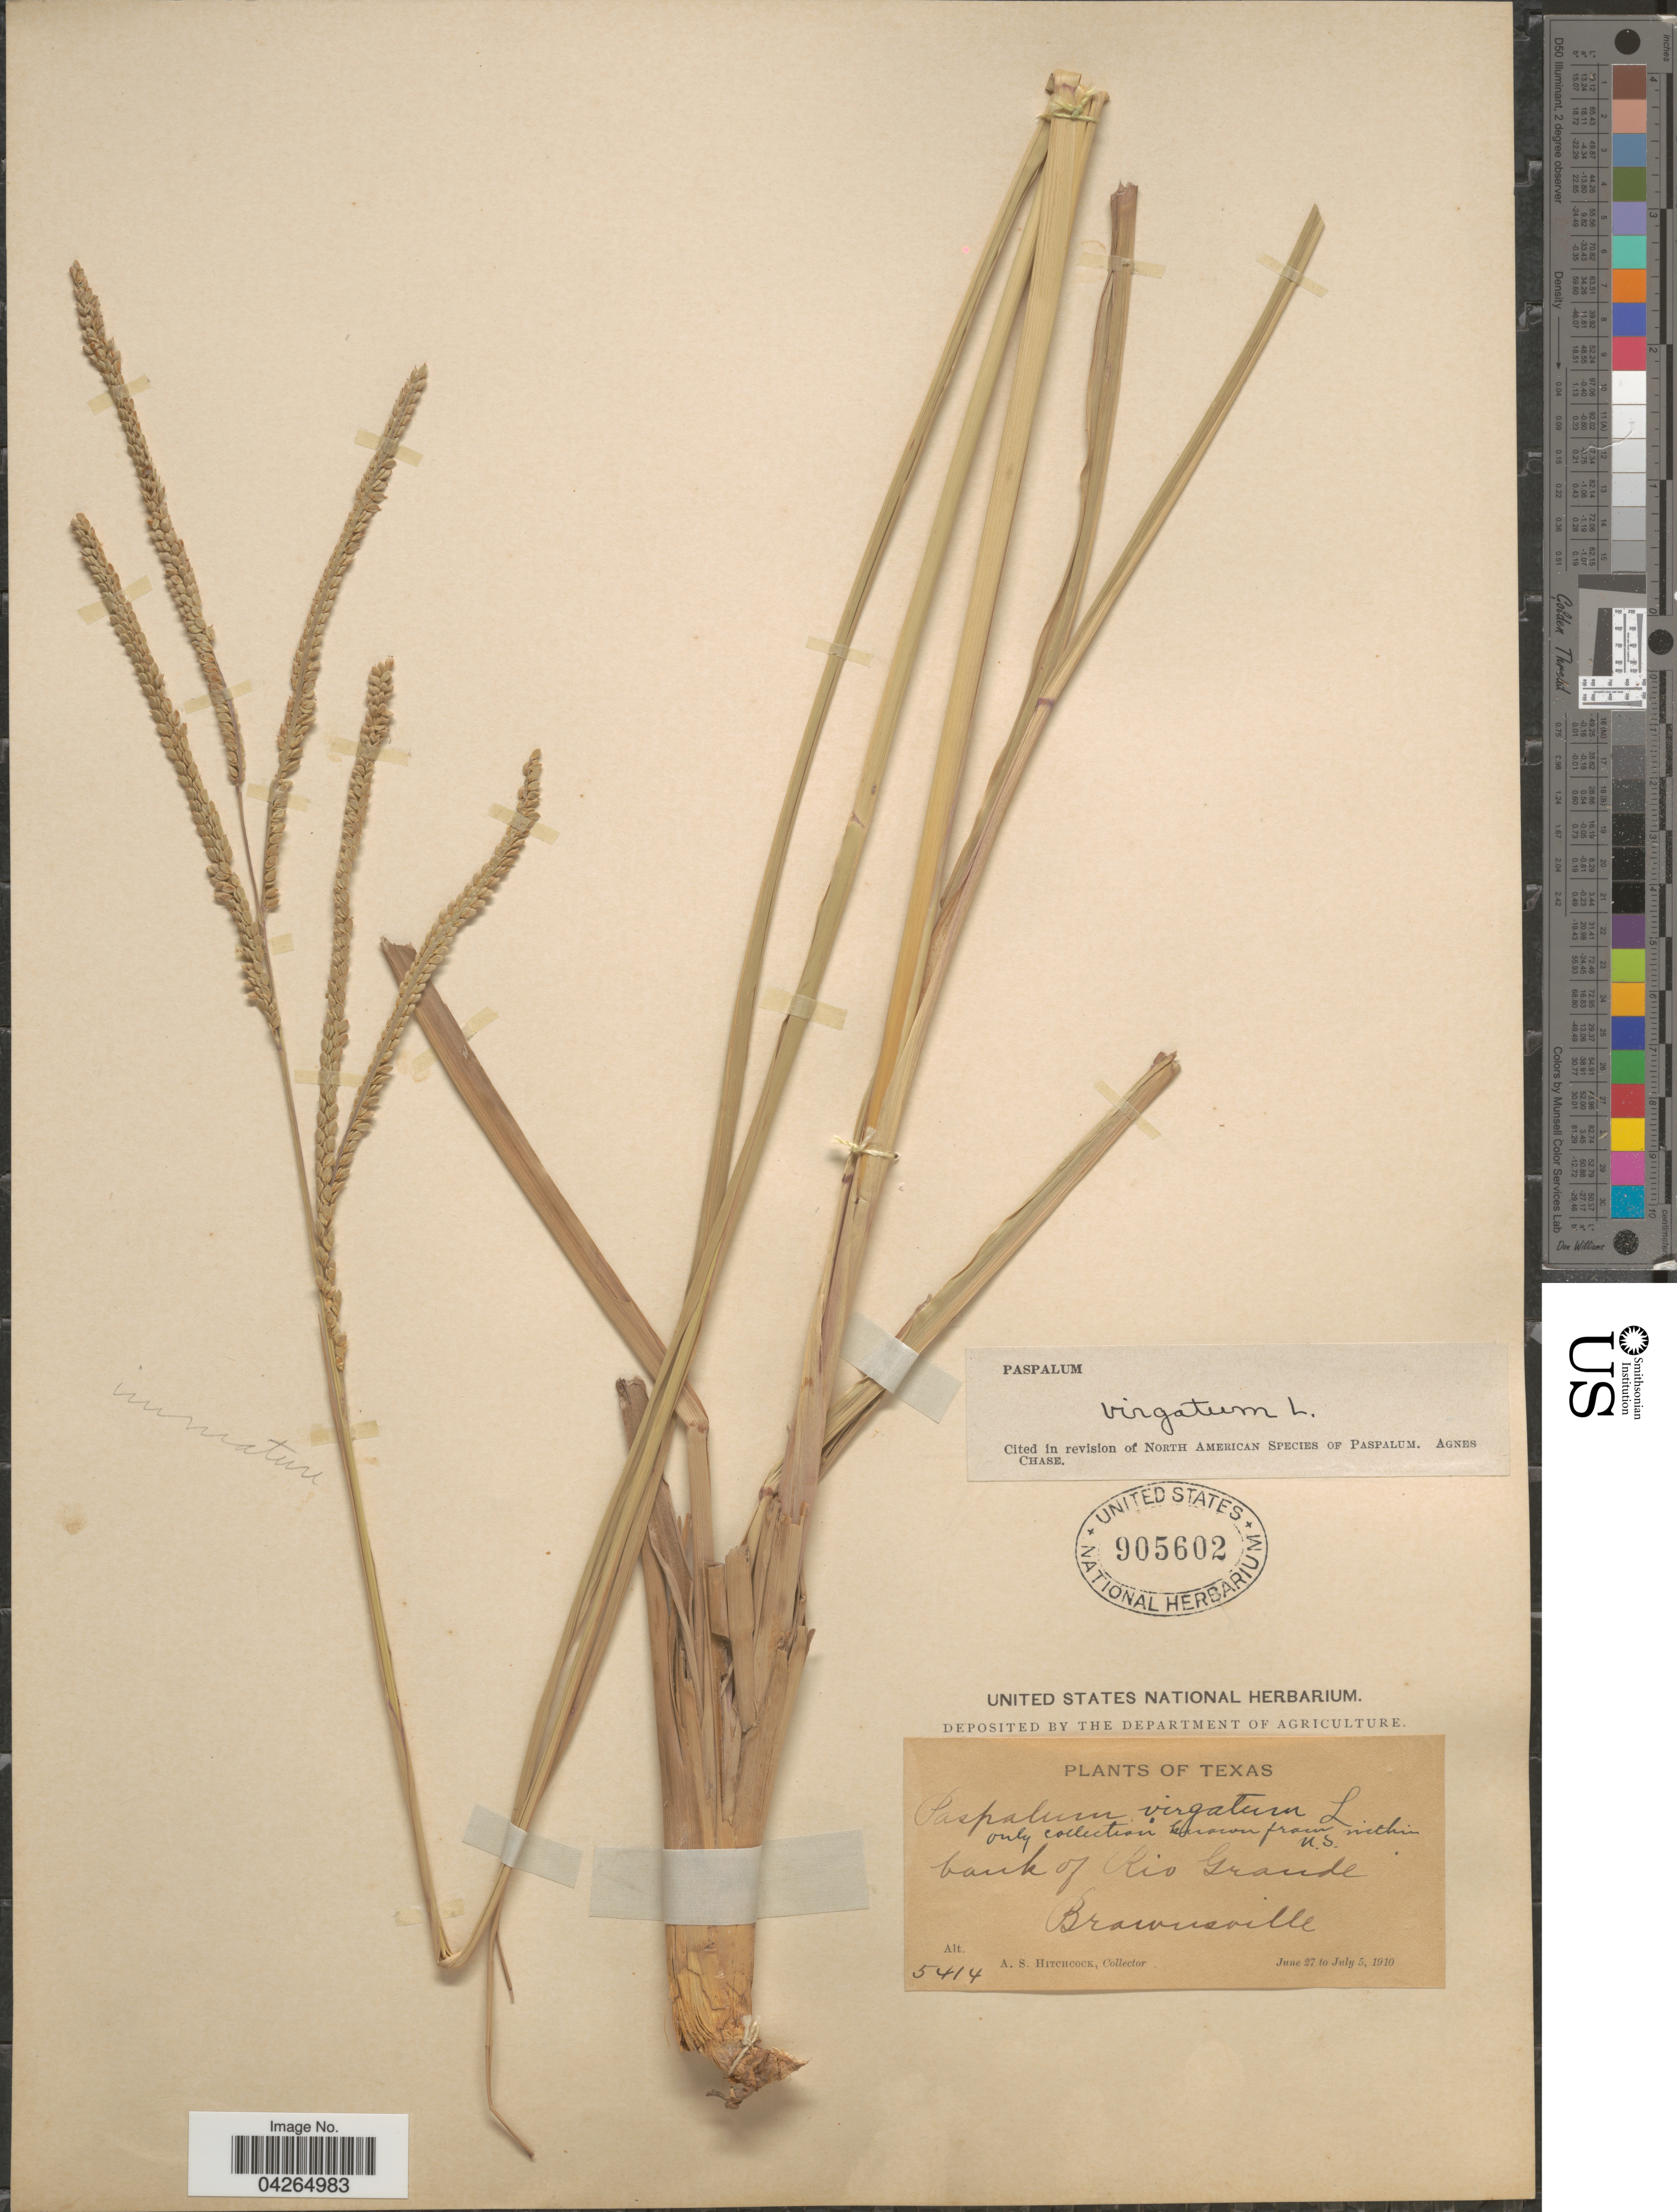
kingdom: Plantae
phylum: Tracheophyta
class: Liliopsida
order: Poales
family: Poaceae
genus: Paspalum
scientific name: Paspalum vaginatum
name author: Sw.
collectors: A. S. Hitchcock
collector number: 5414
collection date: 1910-06-27/1910-07-05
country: United States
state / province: Texas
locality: Bank of Rio Grande. Brownsville.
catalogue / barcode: US 905602